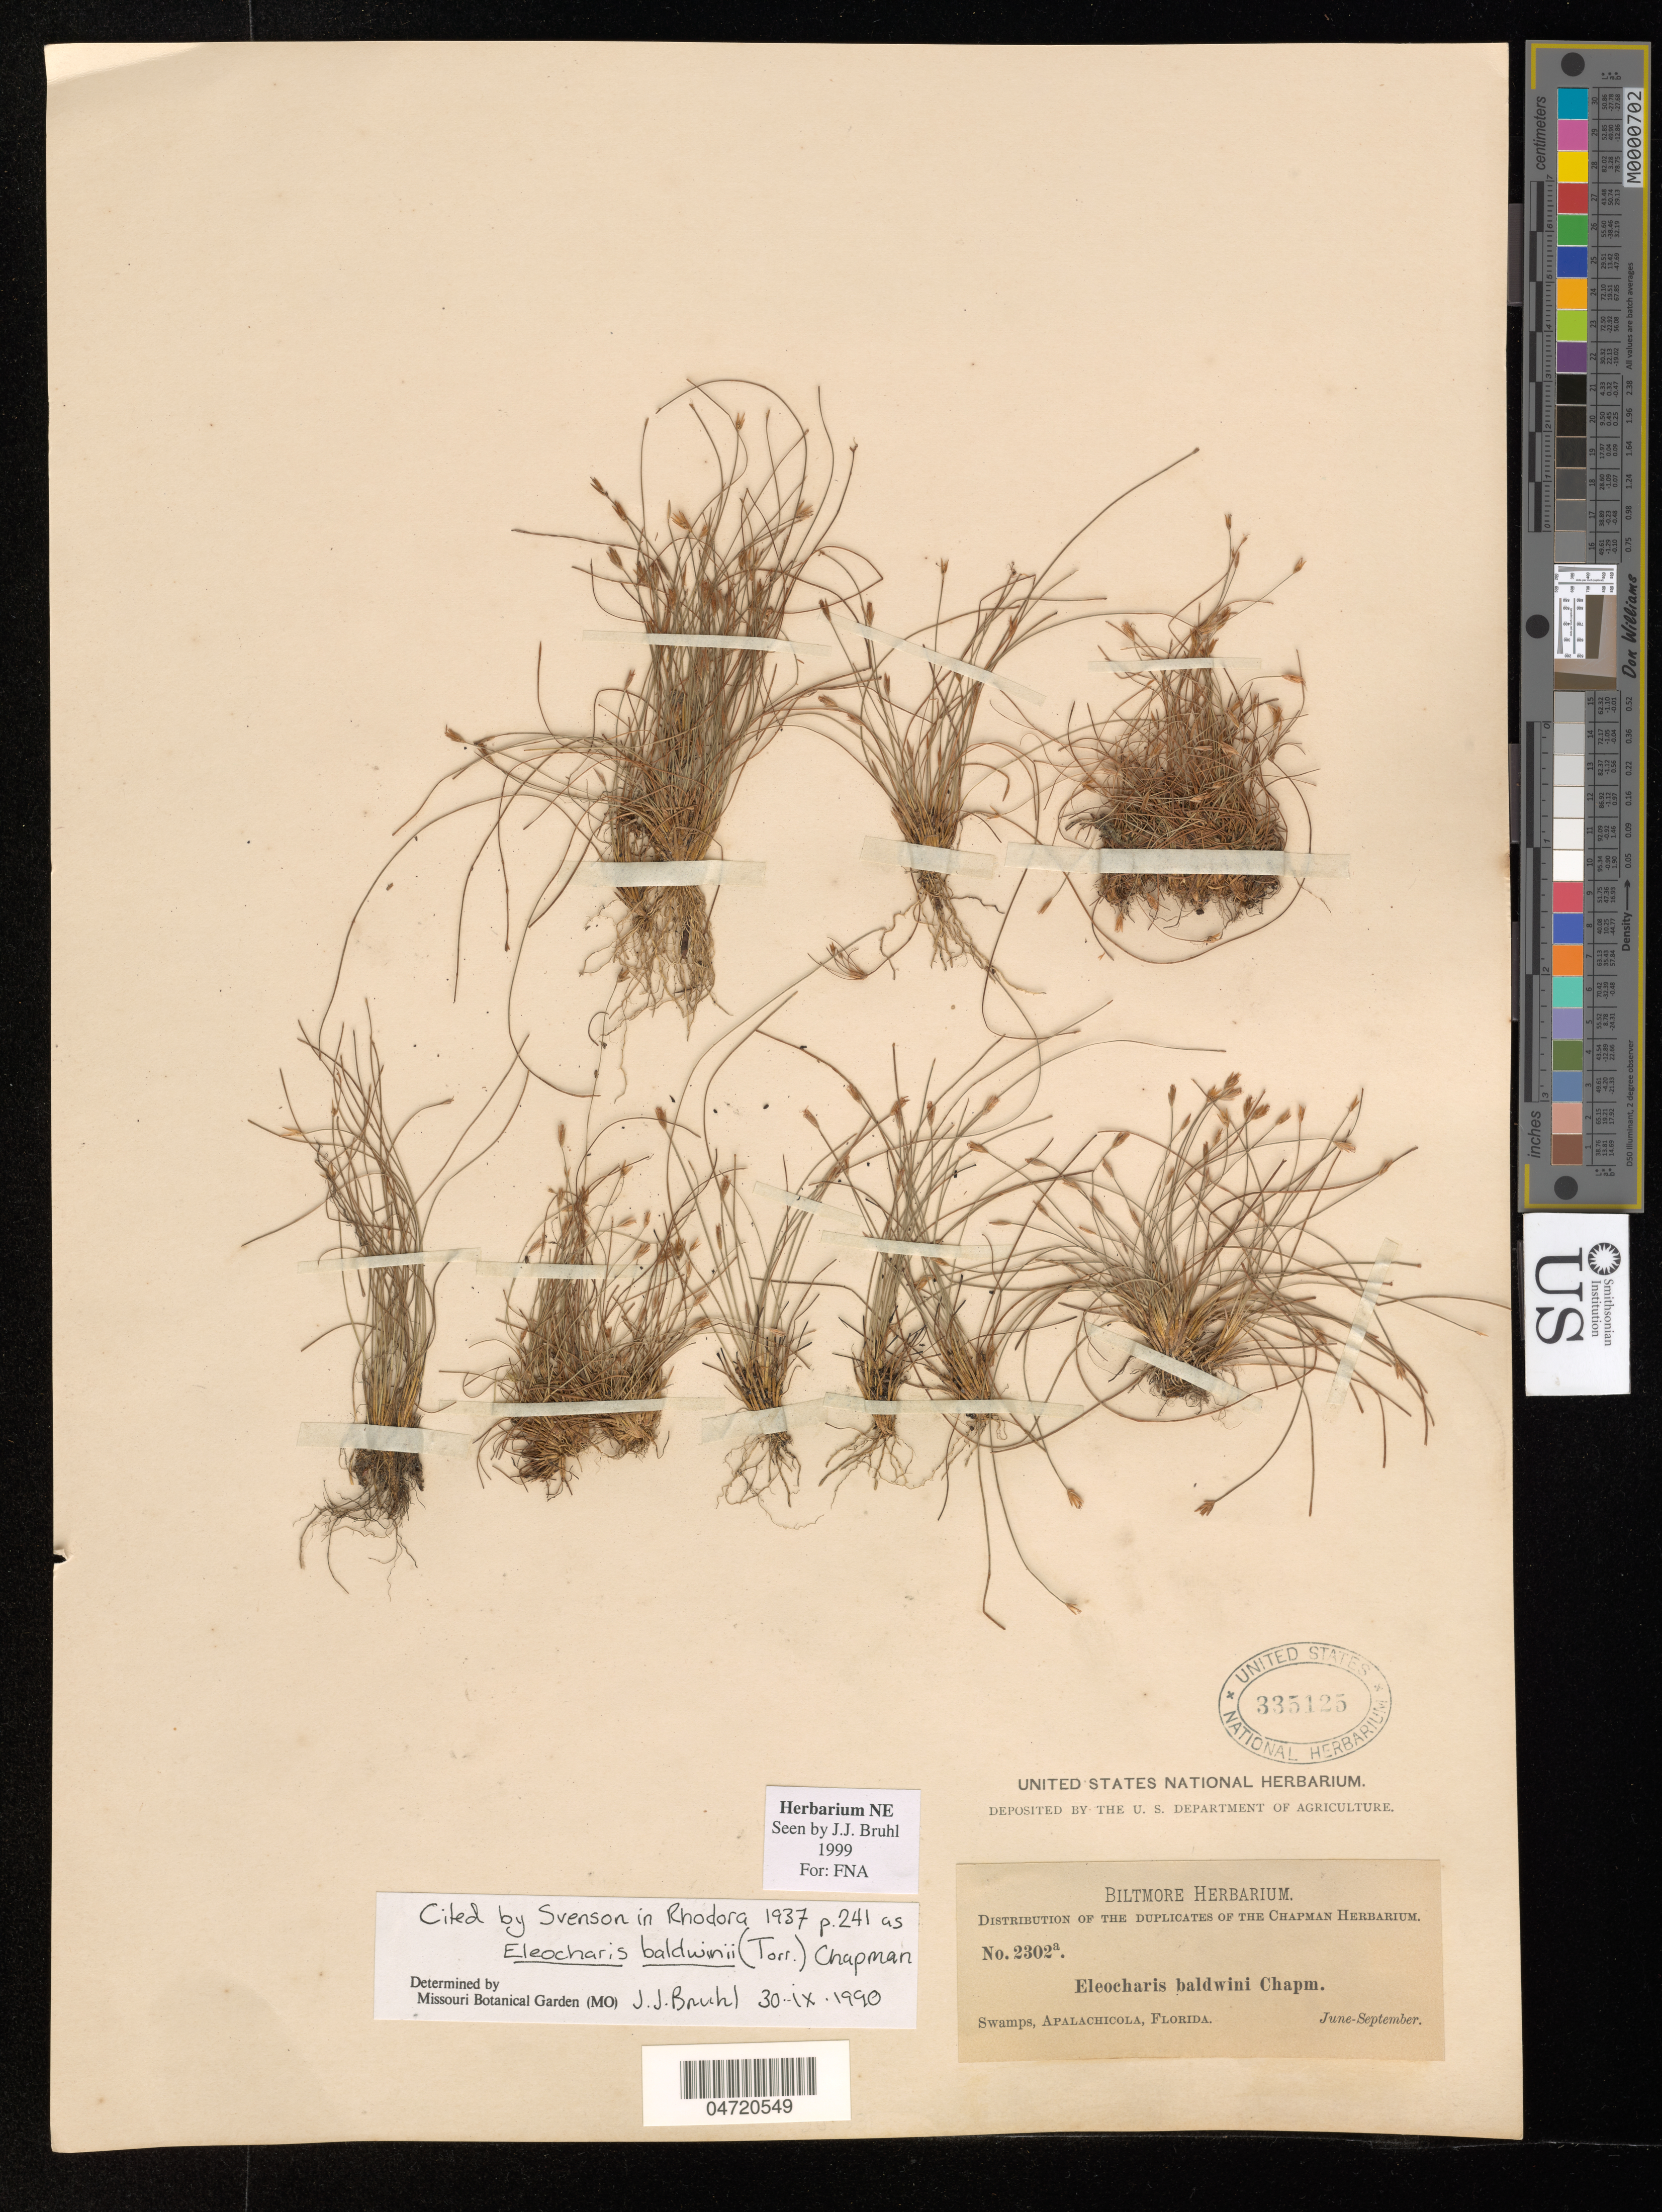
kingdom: Plantae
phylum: Tracheophyta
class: Liliopsida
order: Poales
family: Cyperaceae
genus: Eleocharis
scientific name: Eleocharis baldwinii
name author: (Torr.) Chapm.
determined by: Bruhl, J. J., (NE), University of New England (AUSTRALIA)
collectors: ex herb. Biltmore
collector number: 2302 a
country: United States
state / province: Florida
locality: Apalachicola.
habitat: Swamps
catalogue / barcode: US 335125